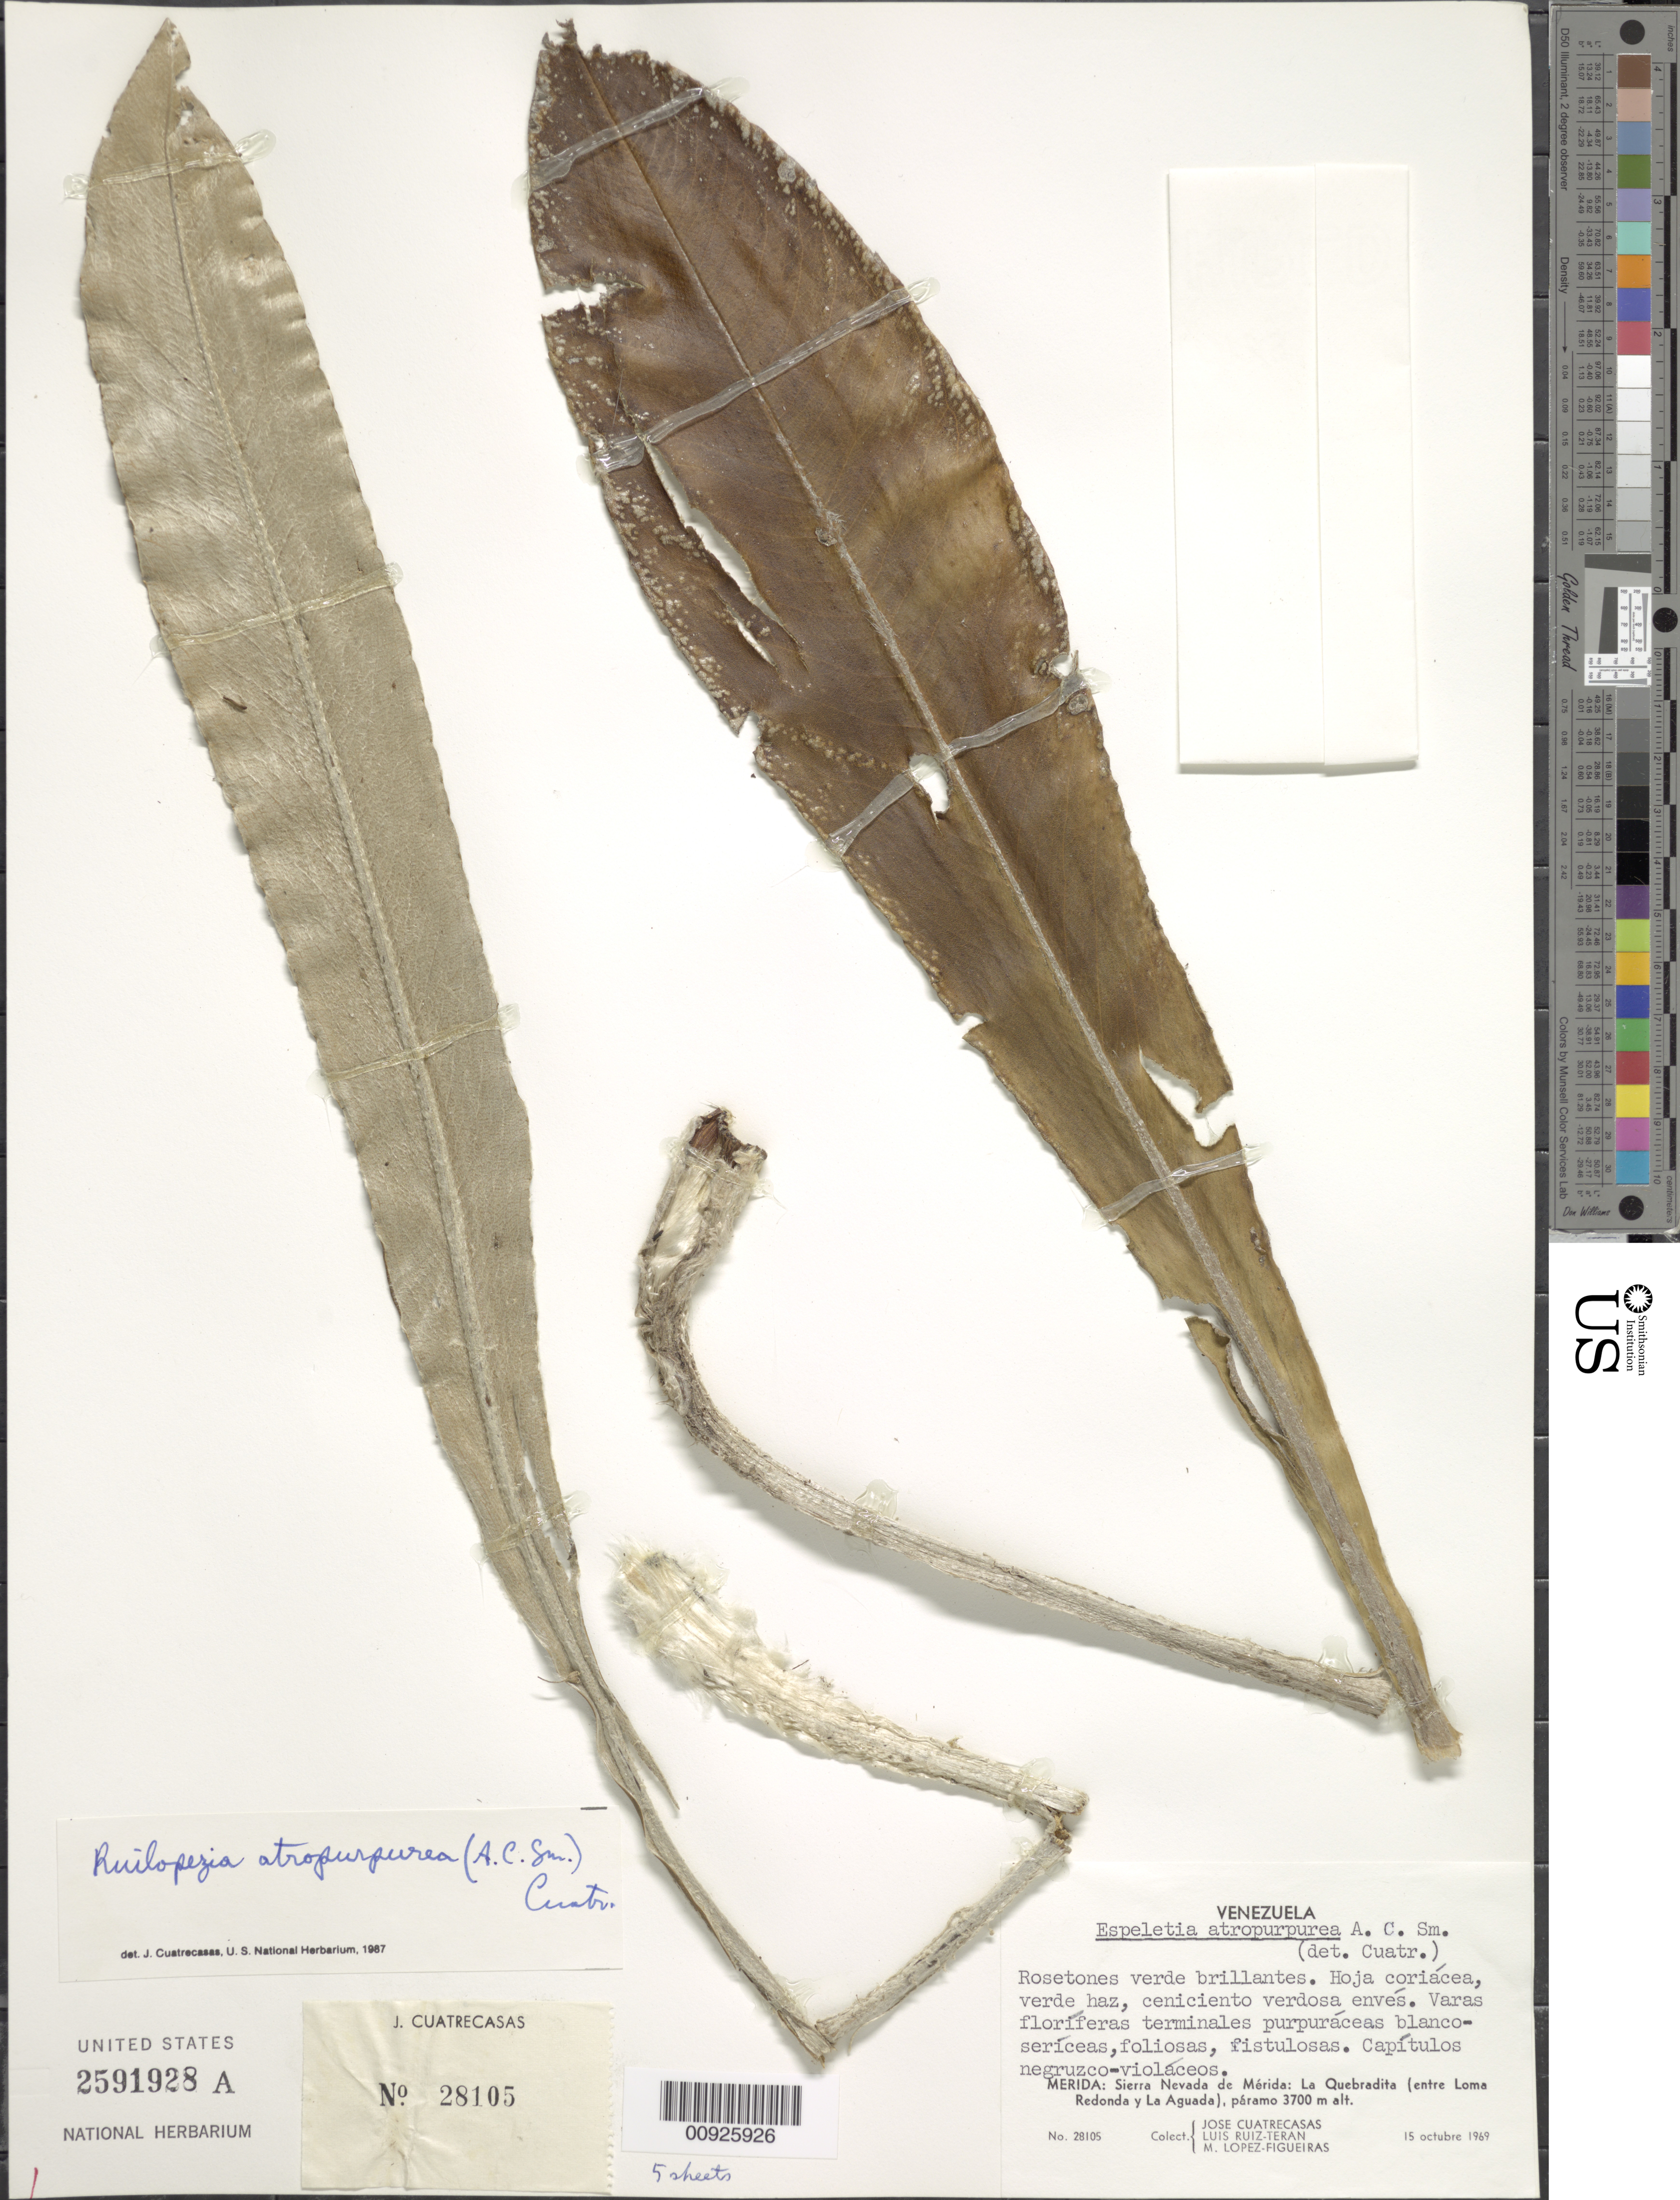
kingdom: Plantae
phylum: Tracheophyta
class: Magnoliopsida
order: Asterales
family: Asteraceae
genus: Ruilopezia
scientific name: Ruilopezia atropurpurea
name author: (A.C. Sm.) Cuatrec.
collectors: J. Cuatrecasas, L. E. Ruíz-Terán & M. López Figueiras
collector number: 28105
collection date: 1969-10-15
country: Venezuela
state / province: Mérida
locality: Sierra Nevada de Mérida: La Quebradita (entre Loma Redonda y La Aguada) páramo.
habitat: Páramo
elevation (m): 3700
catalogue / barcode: US 2591928A